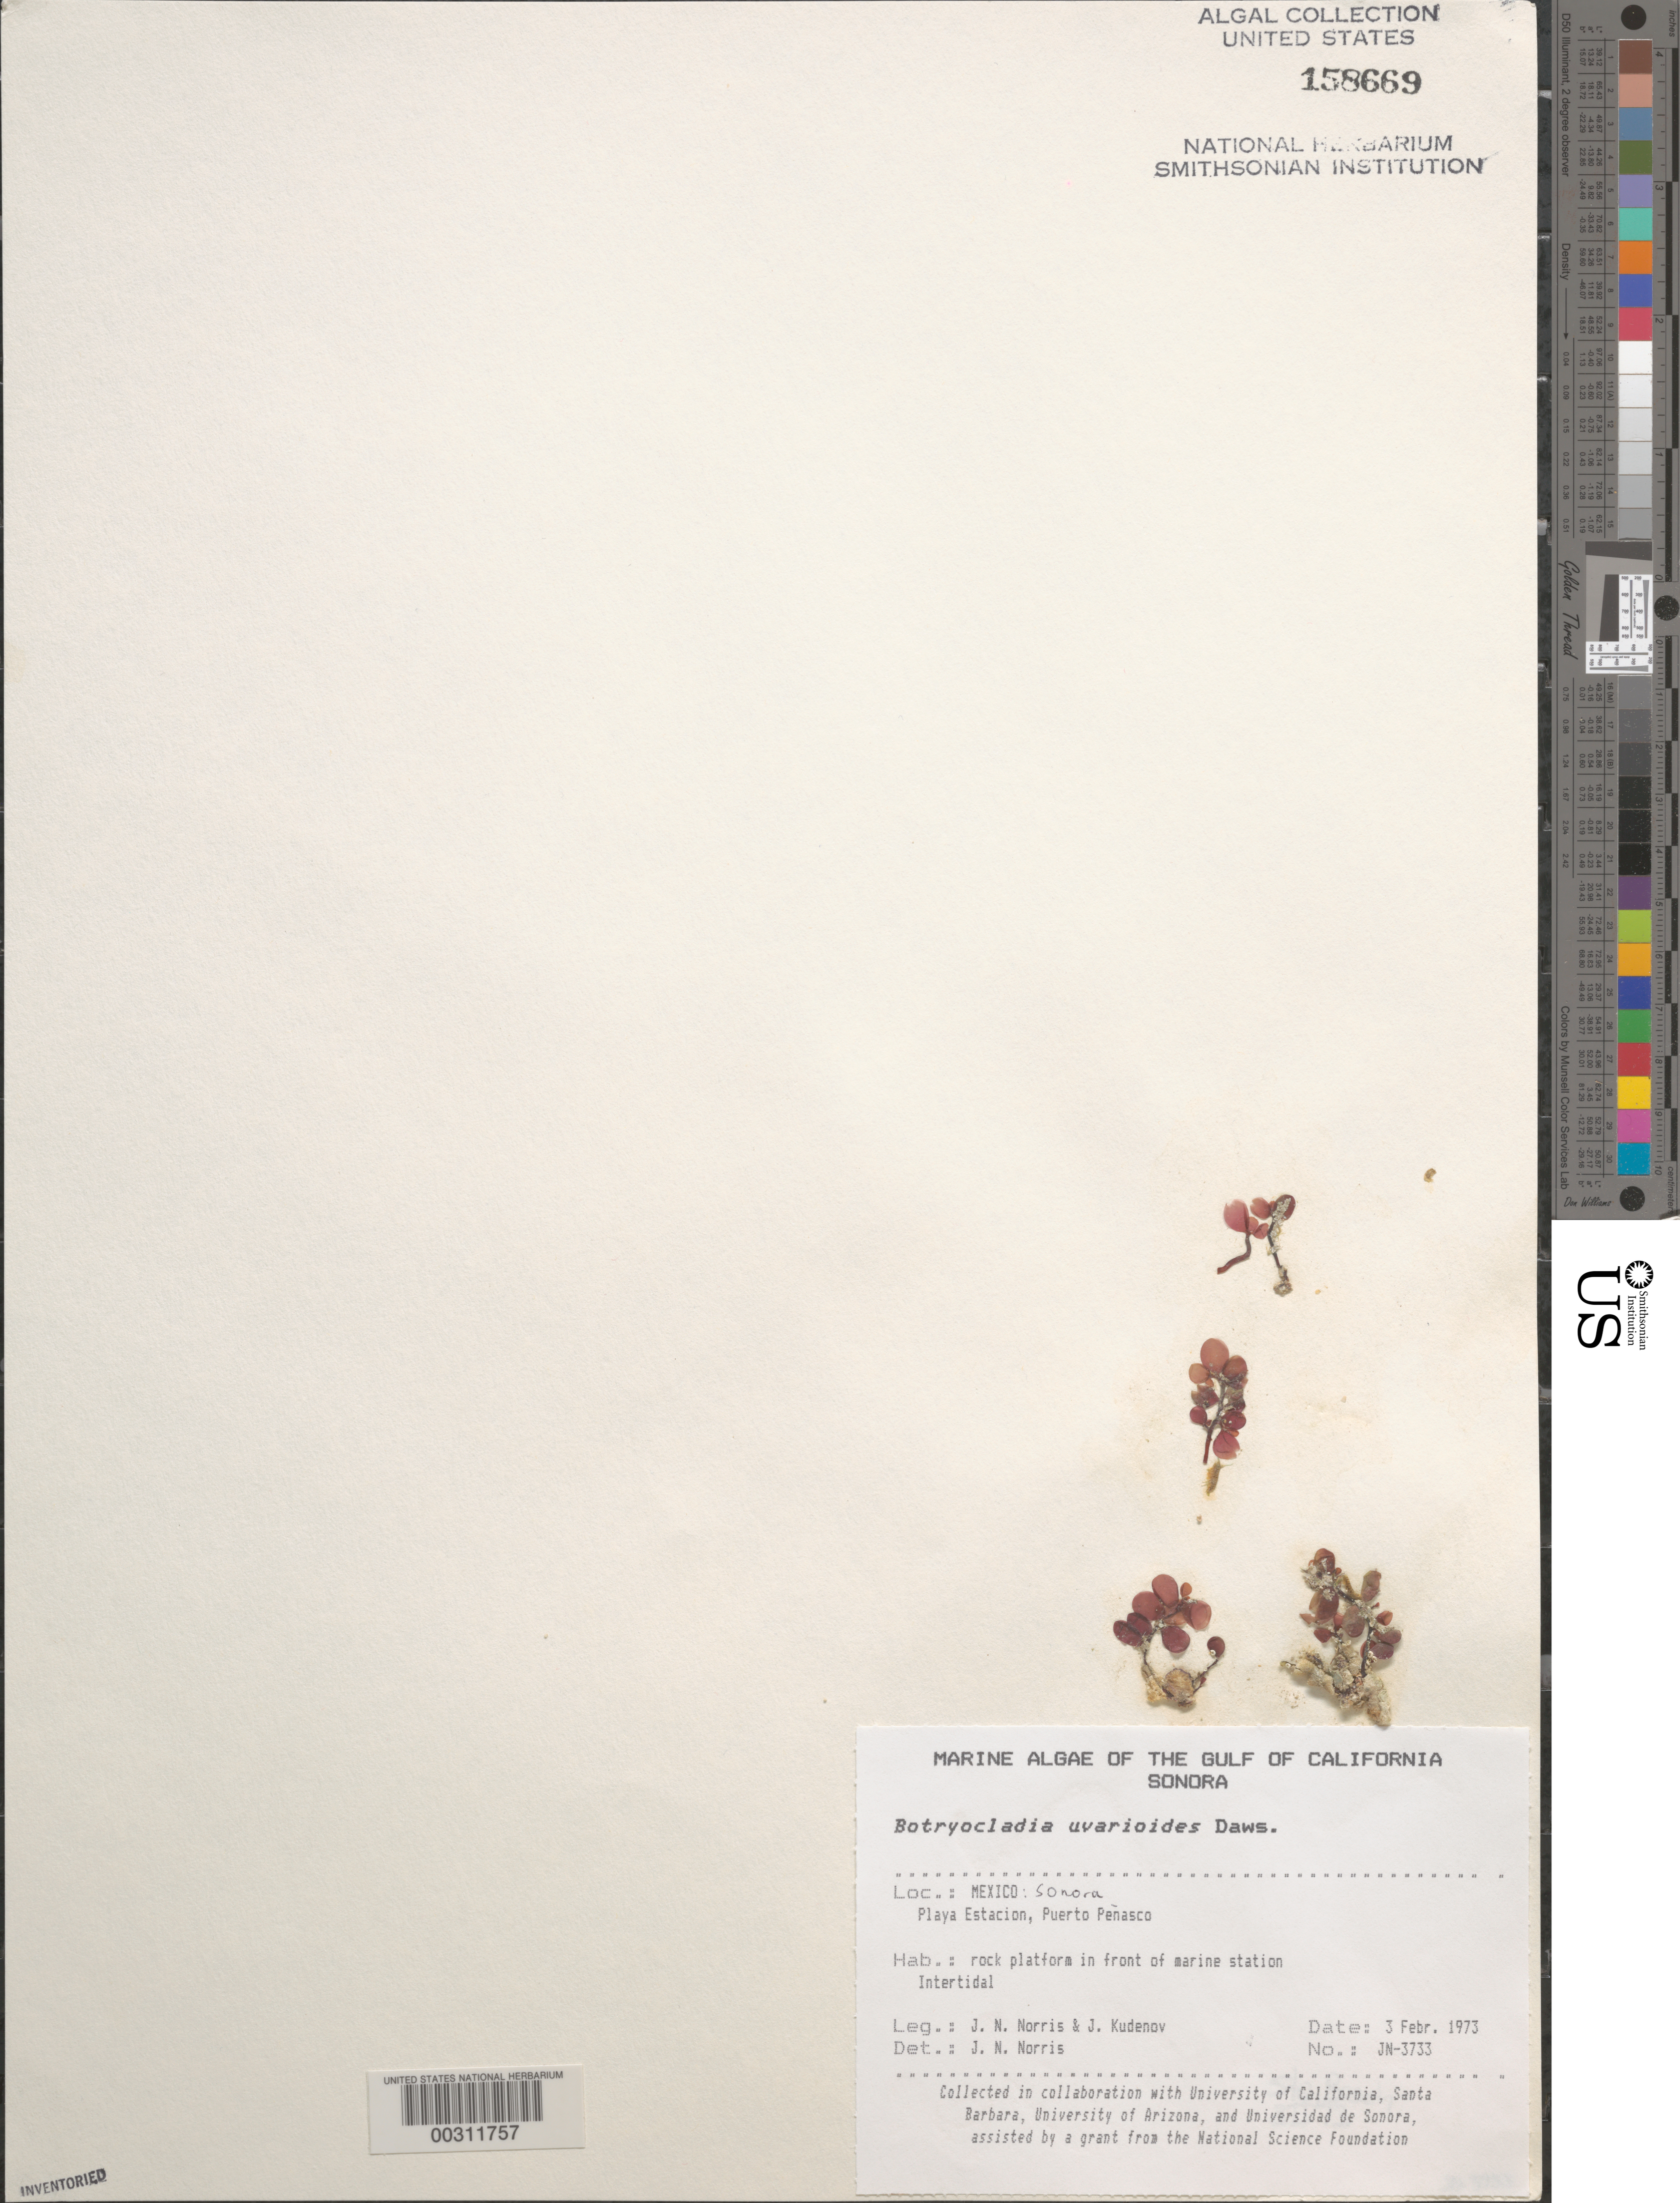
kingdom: Plantae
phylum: Rhodophyta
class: Florideophyceae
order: Rhodymeniales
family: Rhodymeniaceae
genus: Botryocladia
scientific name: Botryocladia uvarioides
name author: E.Y. Dawson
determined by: Norris, James N.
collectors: J. N. Norris & J. Kudenov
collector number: JN-3733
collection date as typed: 03 Feb 1973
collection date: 1973-02-03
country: Mexico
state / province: Sonora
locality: Playa Estacion, Puerto Penasco, marine station shore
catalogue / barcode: US 158669